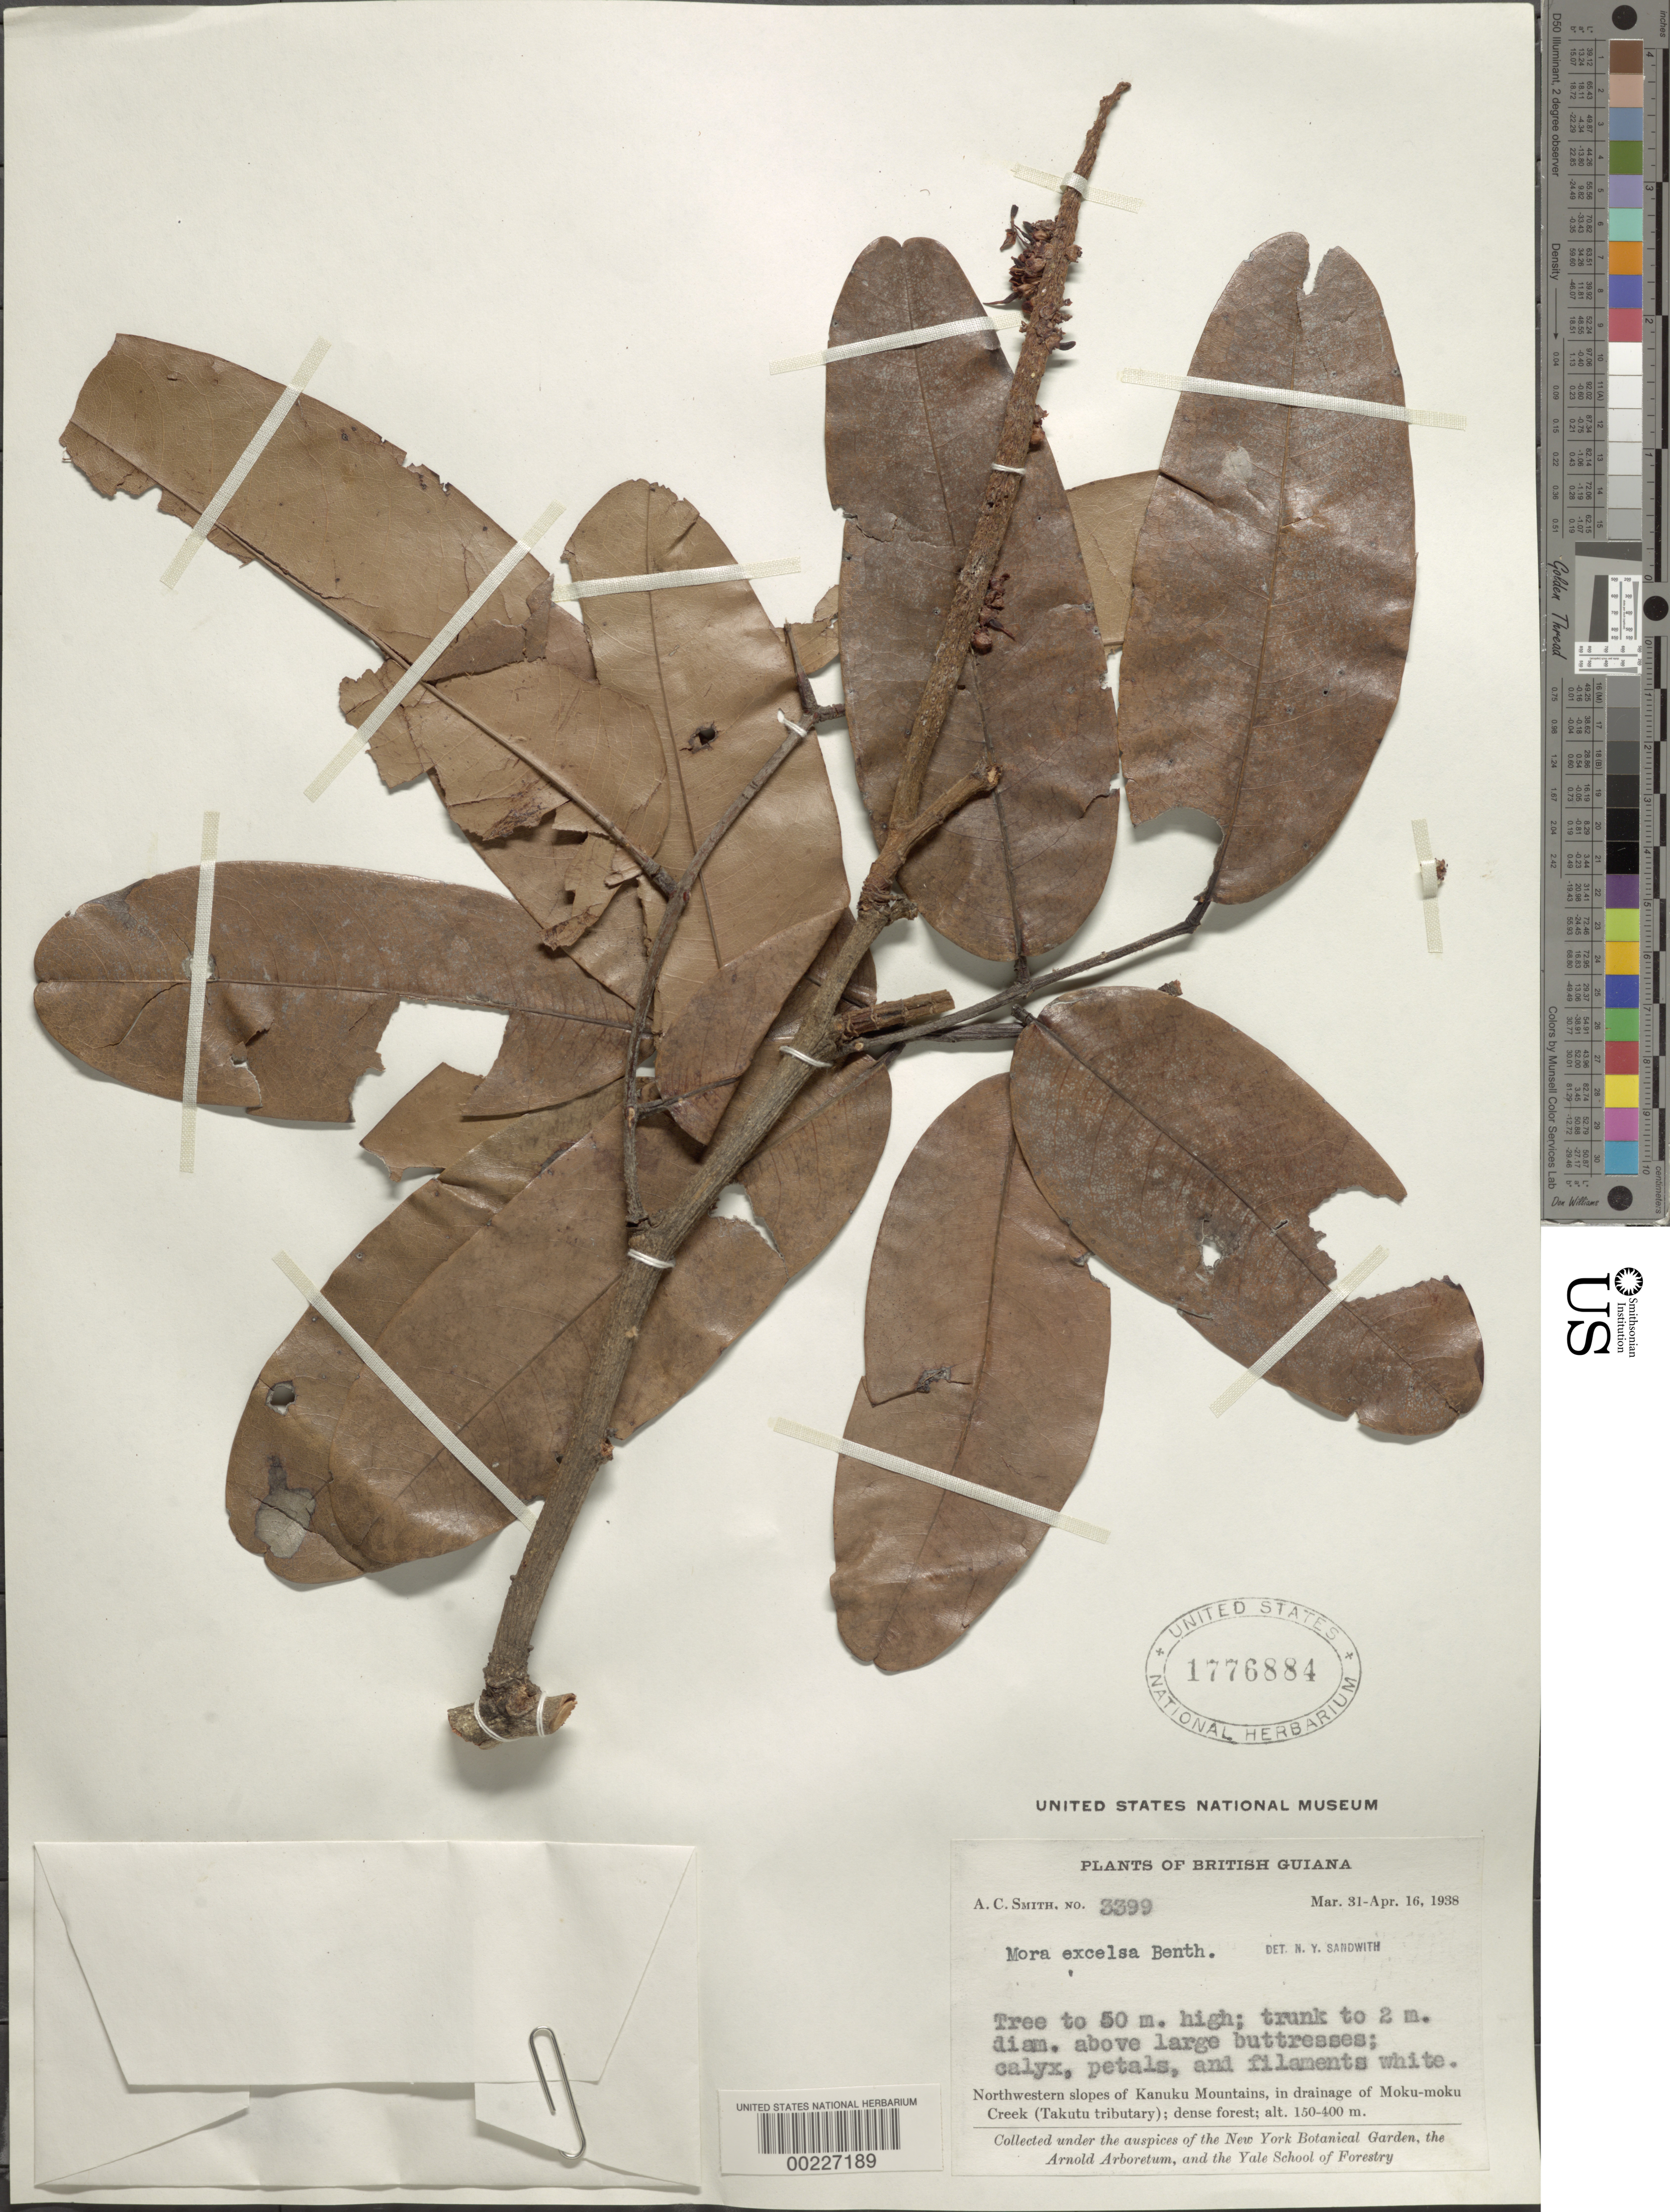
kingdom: Plantae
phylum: Tracheophyta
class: Magnoliopsida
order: Fabales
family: Fabaceae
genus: Mora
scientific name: Mora excelsa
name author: Benth.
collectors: A. C. Smith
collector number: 3399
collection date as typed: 31 Mar 1938 to 16 Apr 1938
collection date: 1938-03-31/1938-04-16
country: Guyana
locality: Nw slopes of kanuku mountains, in drainage of moku-moku creek (takutu tributary)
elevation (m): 150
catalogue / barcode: US 1776884